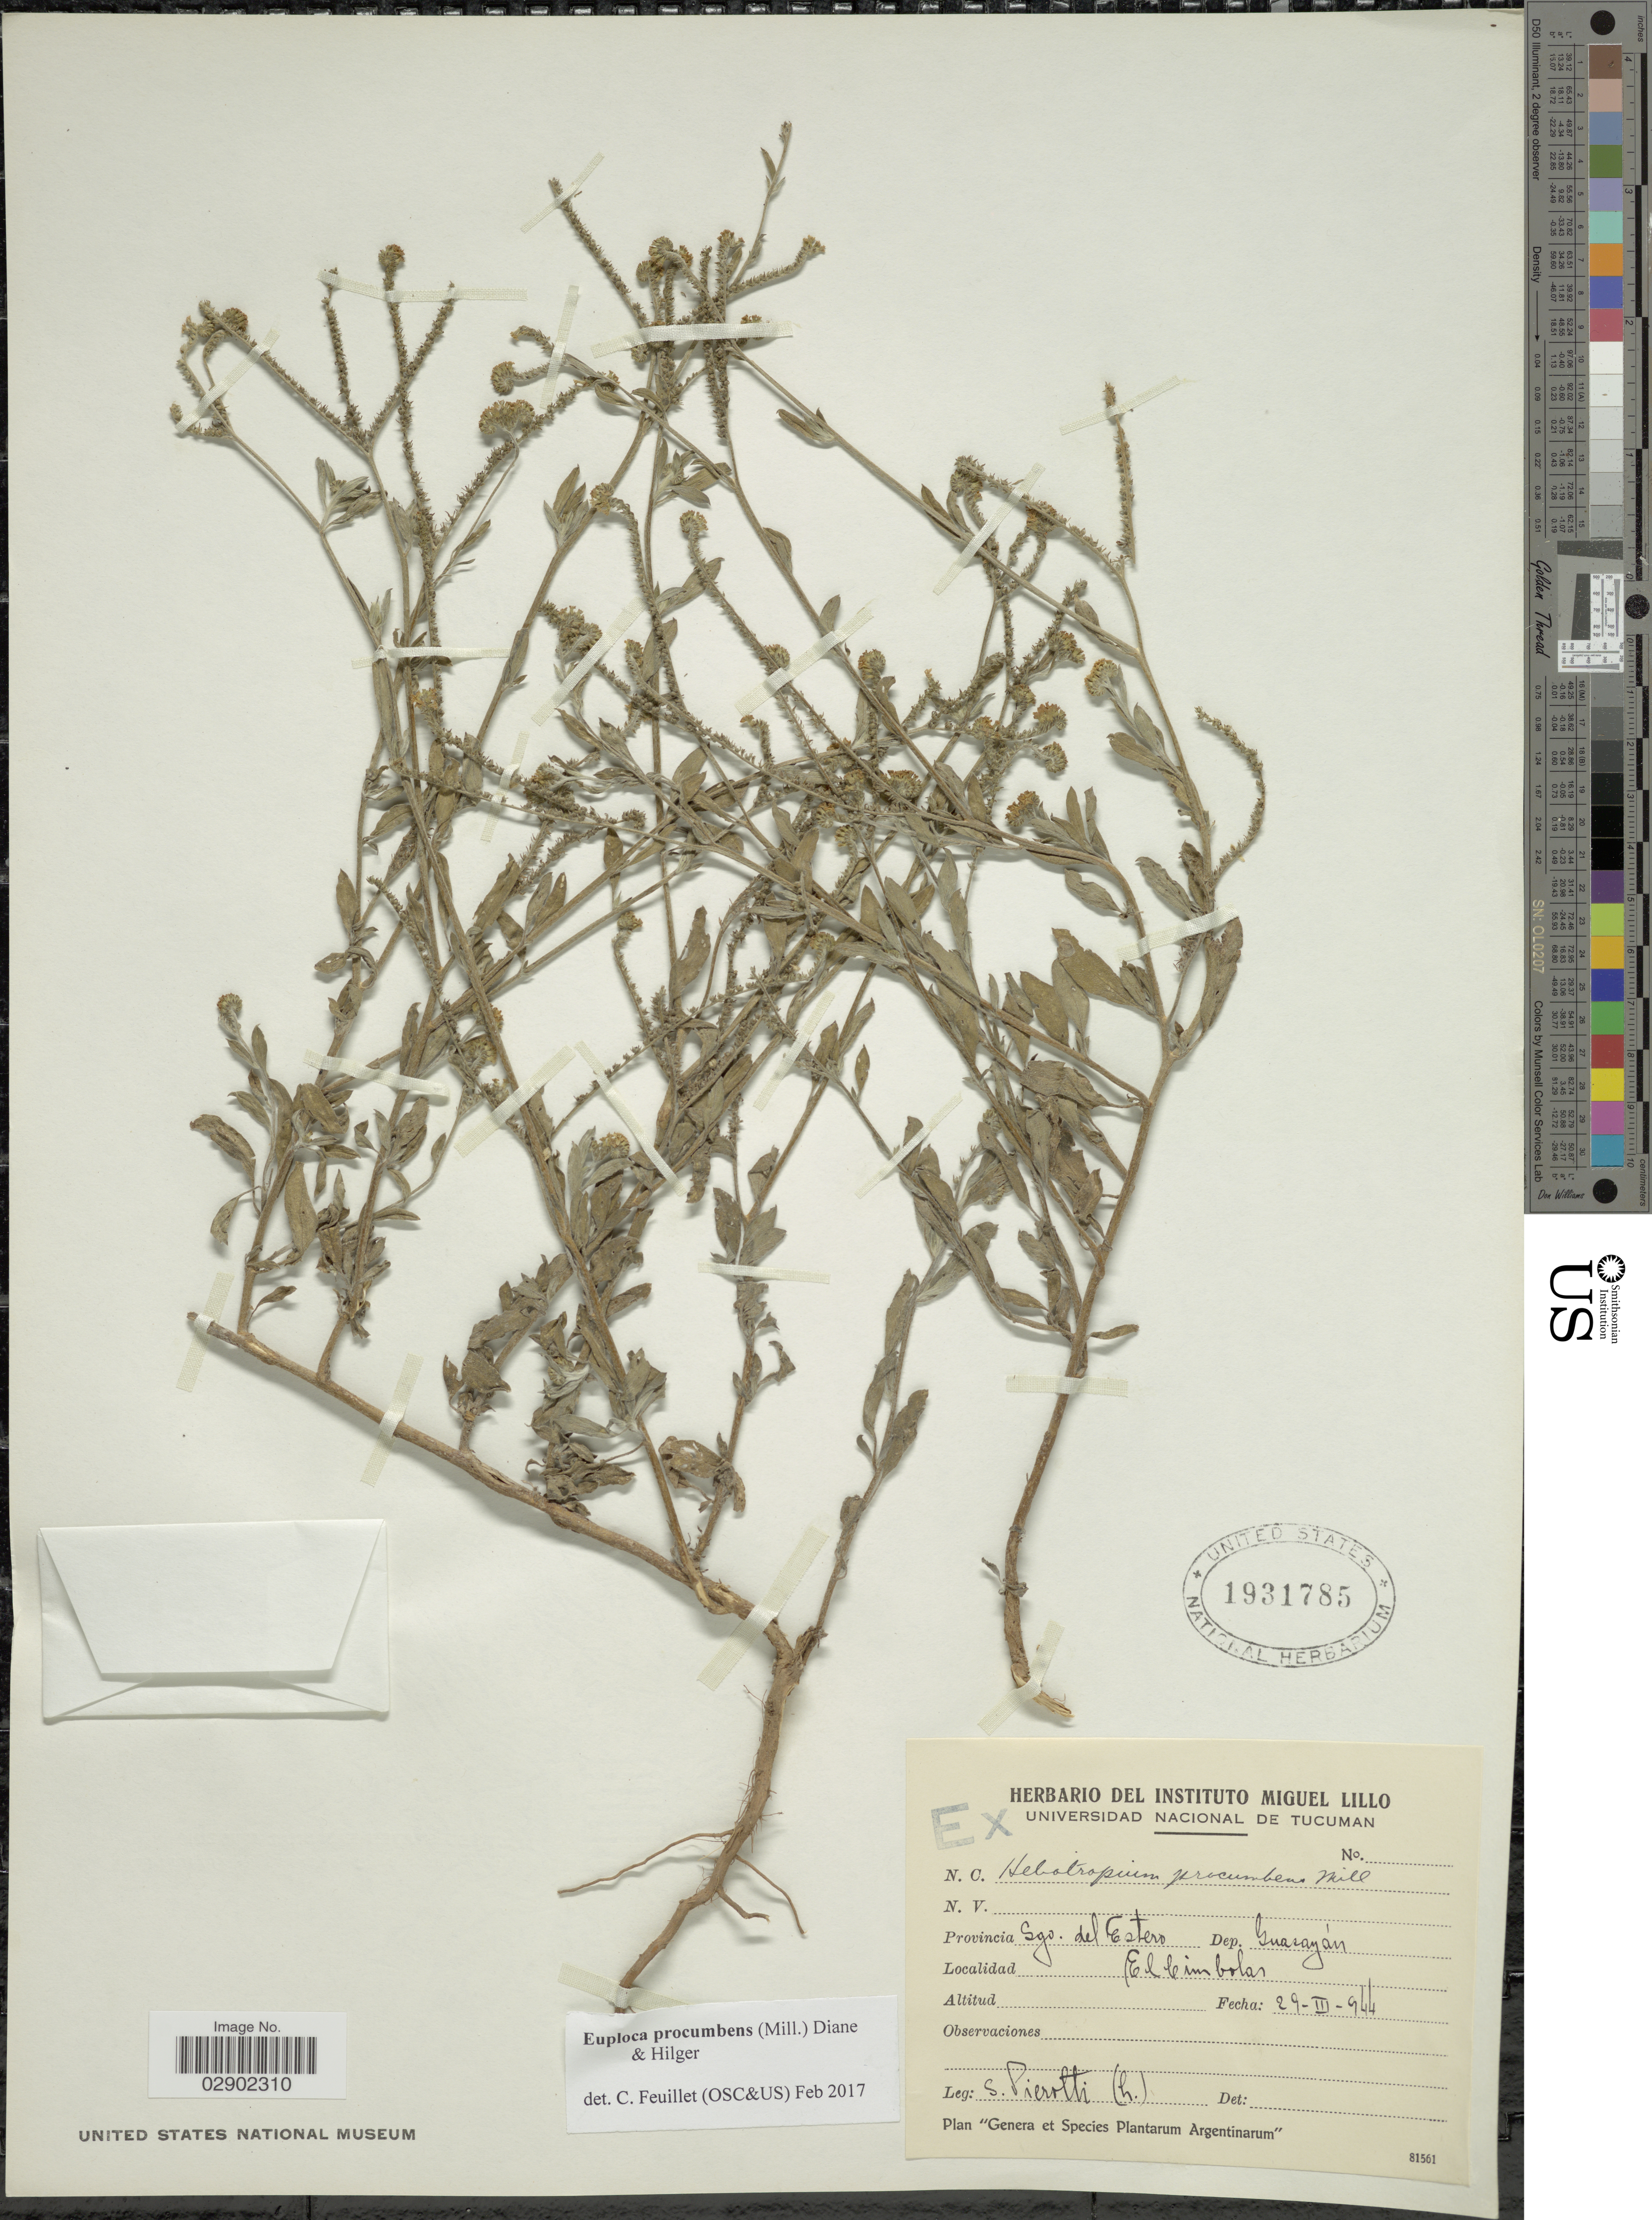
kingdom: Plantae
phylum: Tracheophyta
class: Magnoliopsida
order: Boraginales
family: Heliotropiaceae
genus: Euploca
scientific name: Euploca procumbens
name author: (Mill.) Diane & Hilger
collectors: S. A. Pierotti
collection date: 1944-03-29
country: Argentina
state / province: Santiago del Estero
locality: Provincia Sgo. del Estero. Dep. Guasayán. El Cimbolar.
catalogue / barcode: US 1931785